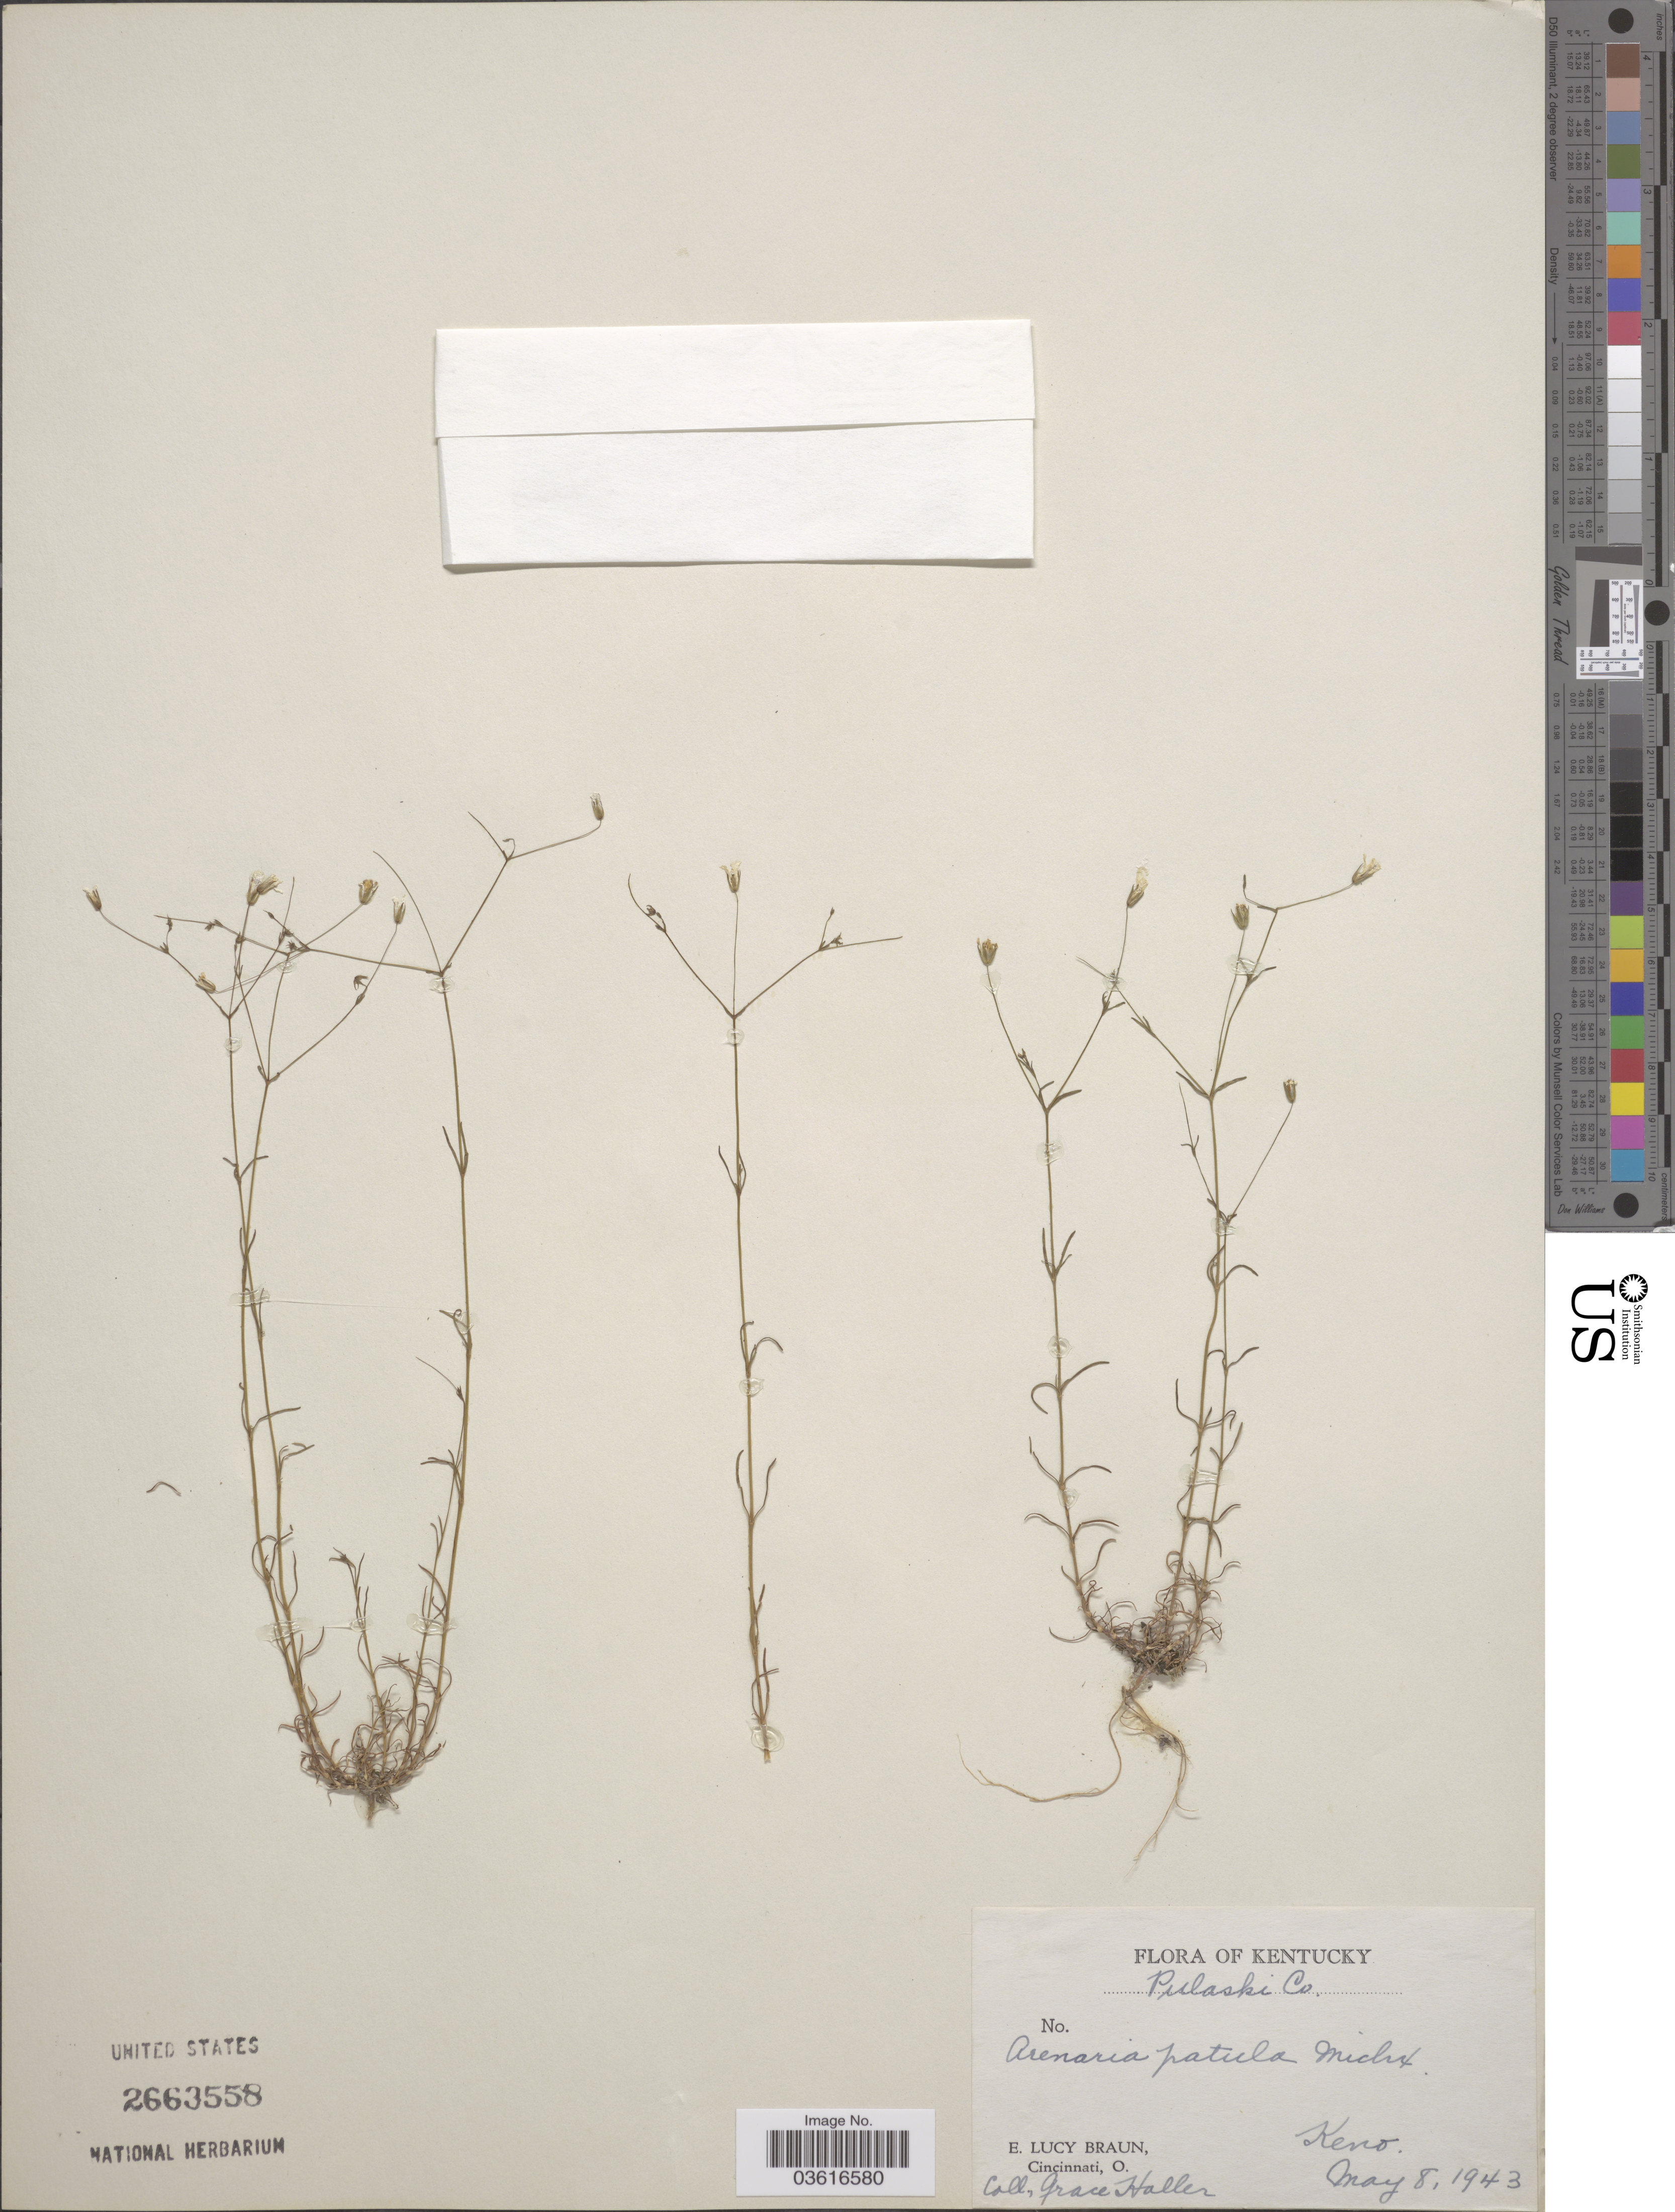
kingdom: Plantae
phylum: Tracheophyta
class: Magnoliopsida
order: Caryophyllales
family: Caryophyllaceae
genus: Minuartia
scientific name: Minuartia patula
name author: (Michx.) Mattf.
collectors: E. L. Braun & G. Haller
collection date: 1943-05-08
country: United States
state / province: Kentucky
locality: Pulaski Co. Keno.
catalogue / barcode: US 2663558